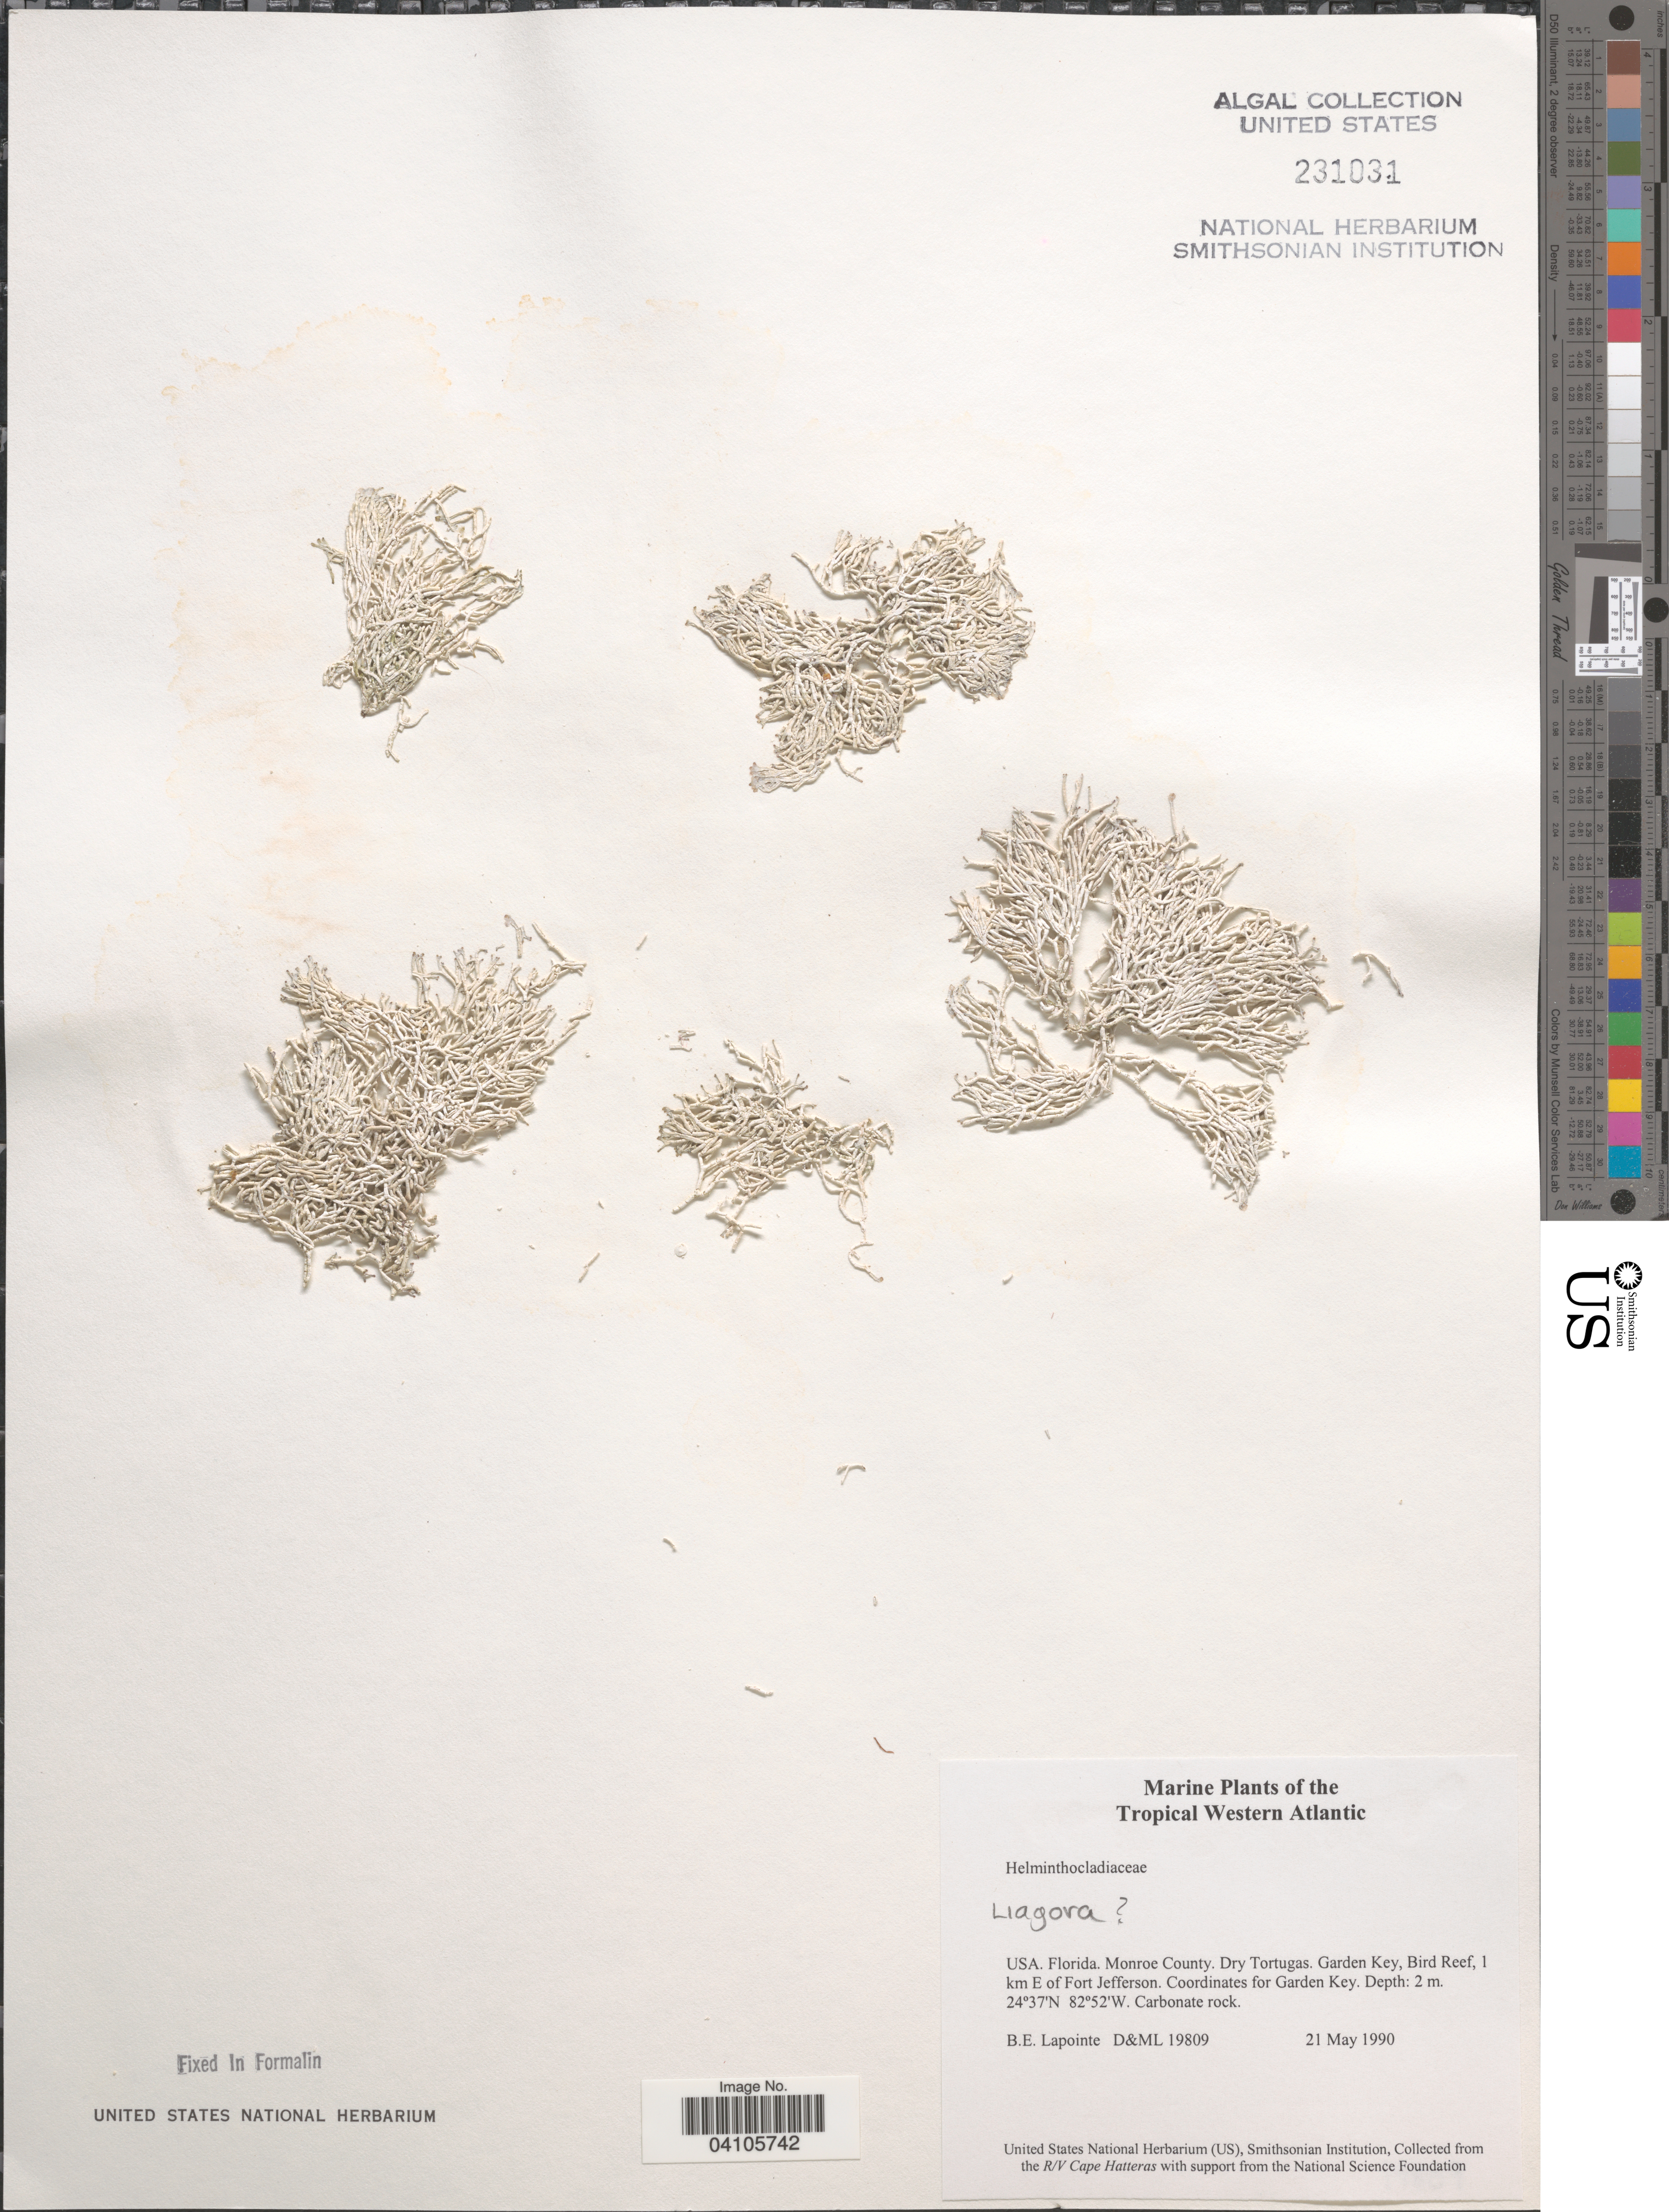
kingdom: Plantae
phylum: Rhodophyta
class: Florideophyceae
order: Nemaliales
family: Liagoraceae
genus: Liagora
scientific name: Liagora sp.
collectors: B. Lapointe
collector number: D&ML19809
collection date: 1990-05-21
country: United States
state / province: Florida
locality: The Tropical Western Atlantic. Monroe County. Dry Tortugas. Garden Key, Bird Reef, 1 km E of Fort Jefferson. Coordinates for Garden Key.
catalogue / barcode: US 231031